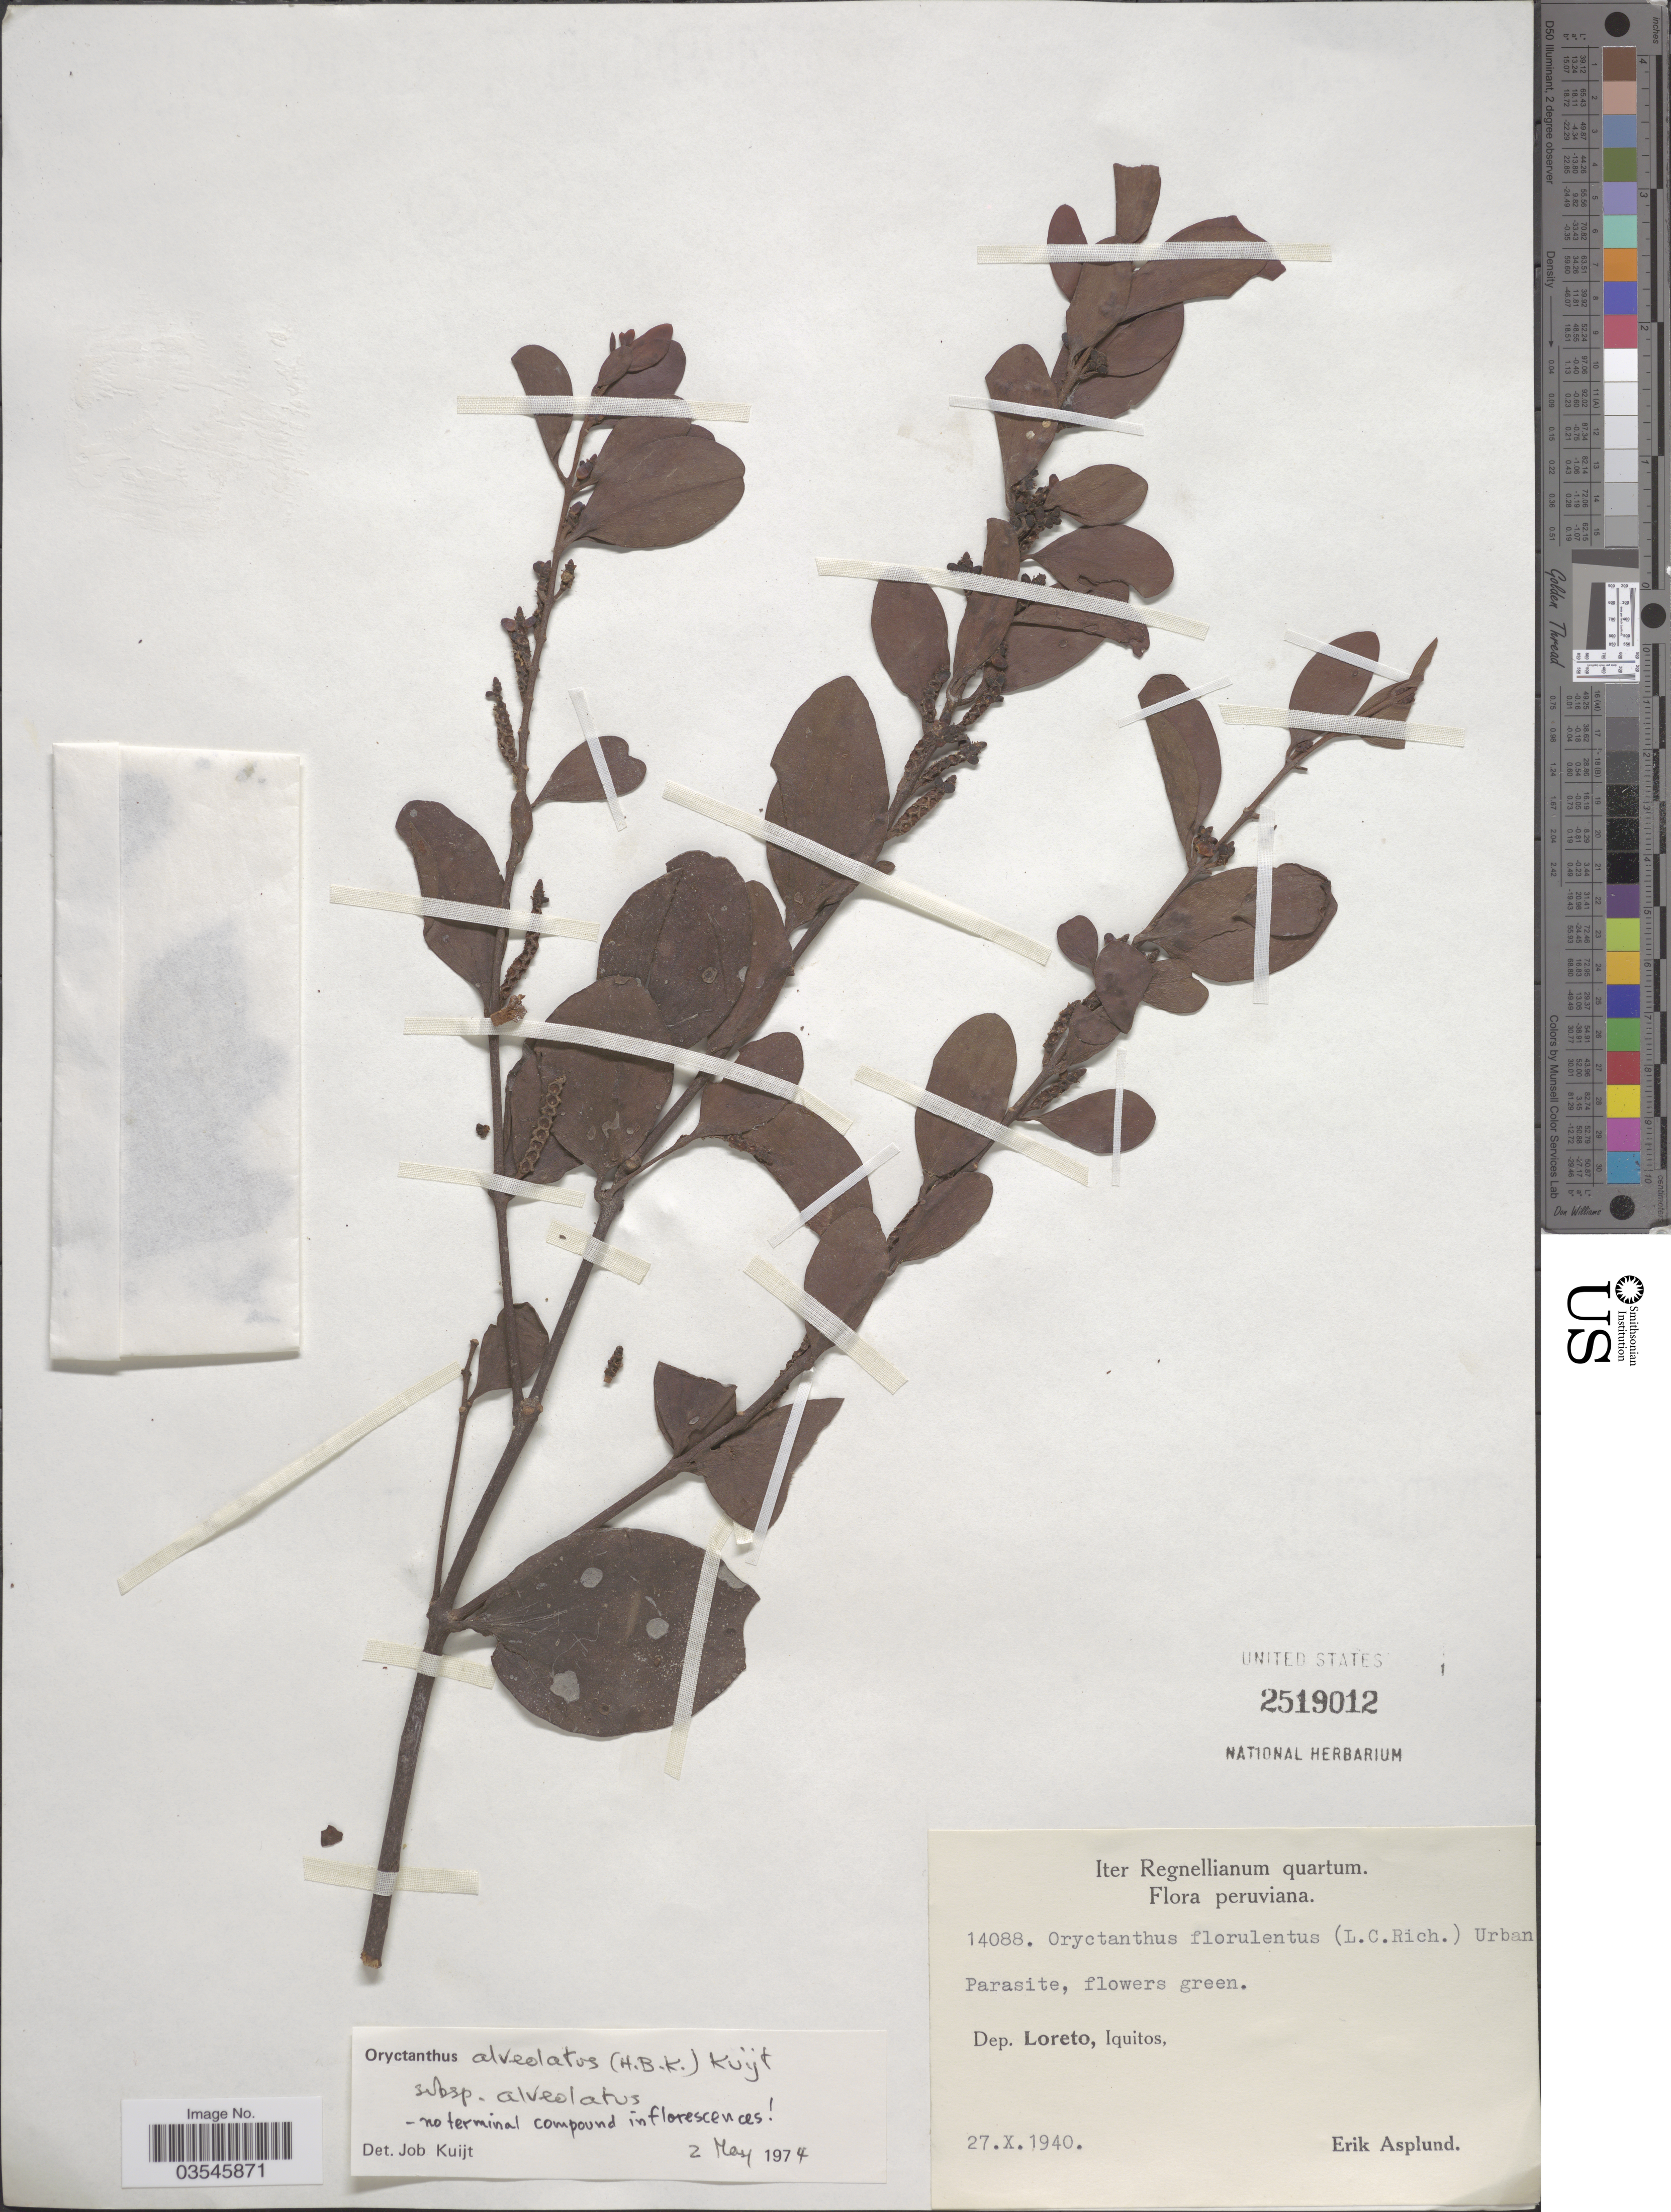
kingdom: Plantae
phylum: Tracheophyta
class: Magnoliopsida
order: Santalales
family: Loranthaceae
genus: Oryctanthus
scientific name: Oryctanthus alveolatus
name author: (Kunth) Kuijt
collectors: E. Asplund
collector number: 14088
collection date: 1940-10-27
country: Peru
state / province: Loreto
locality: Dep. Loreto, Iquitos.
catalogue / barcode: US 2519012